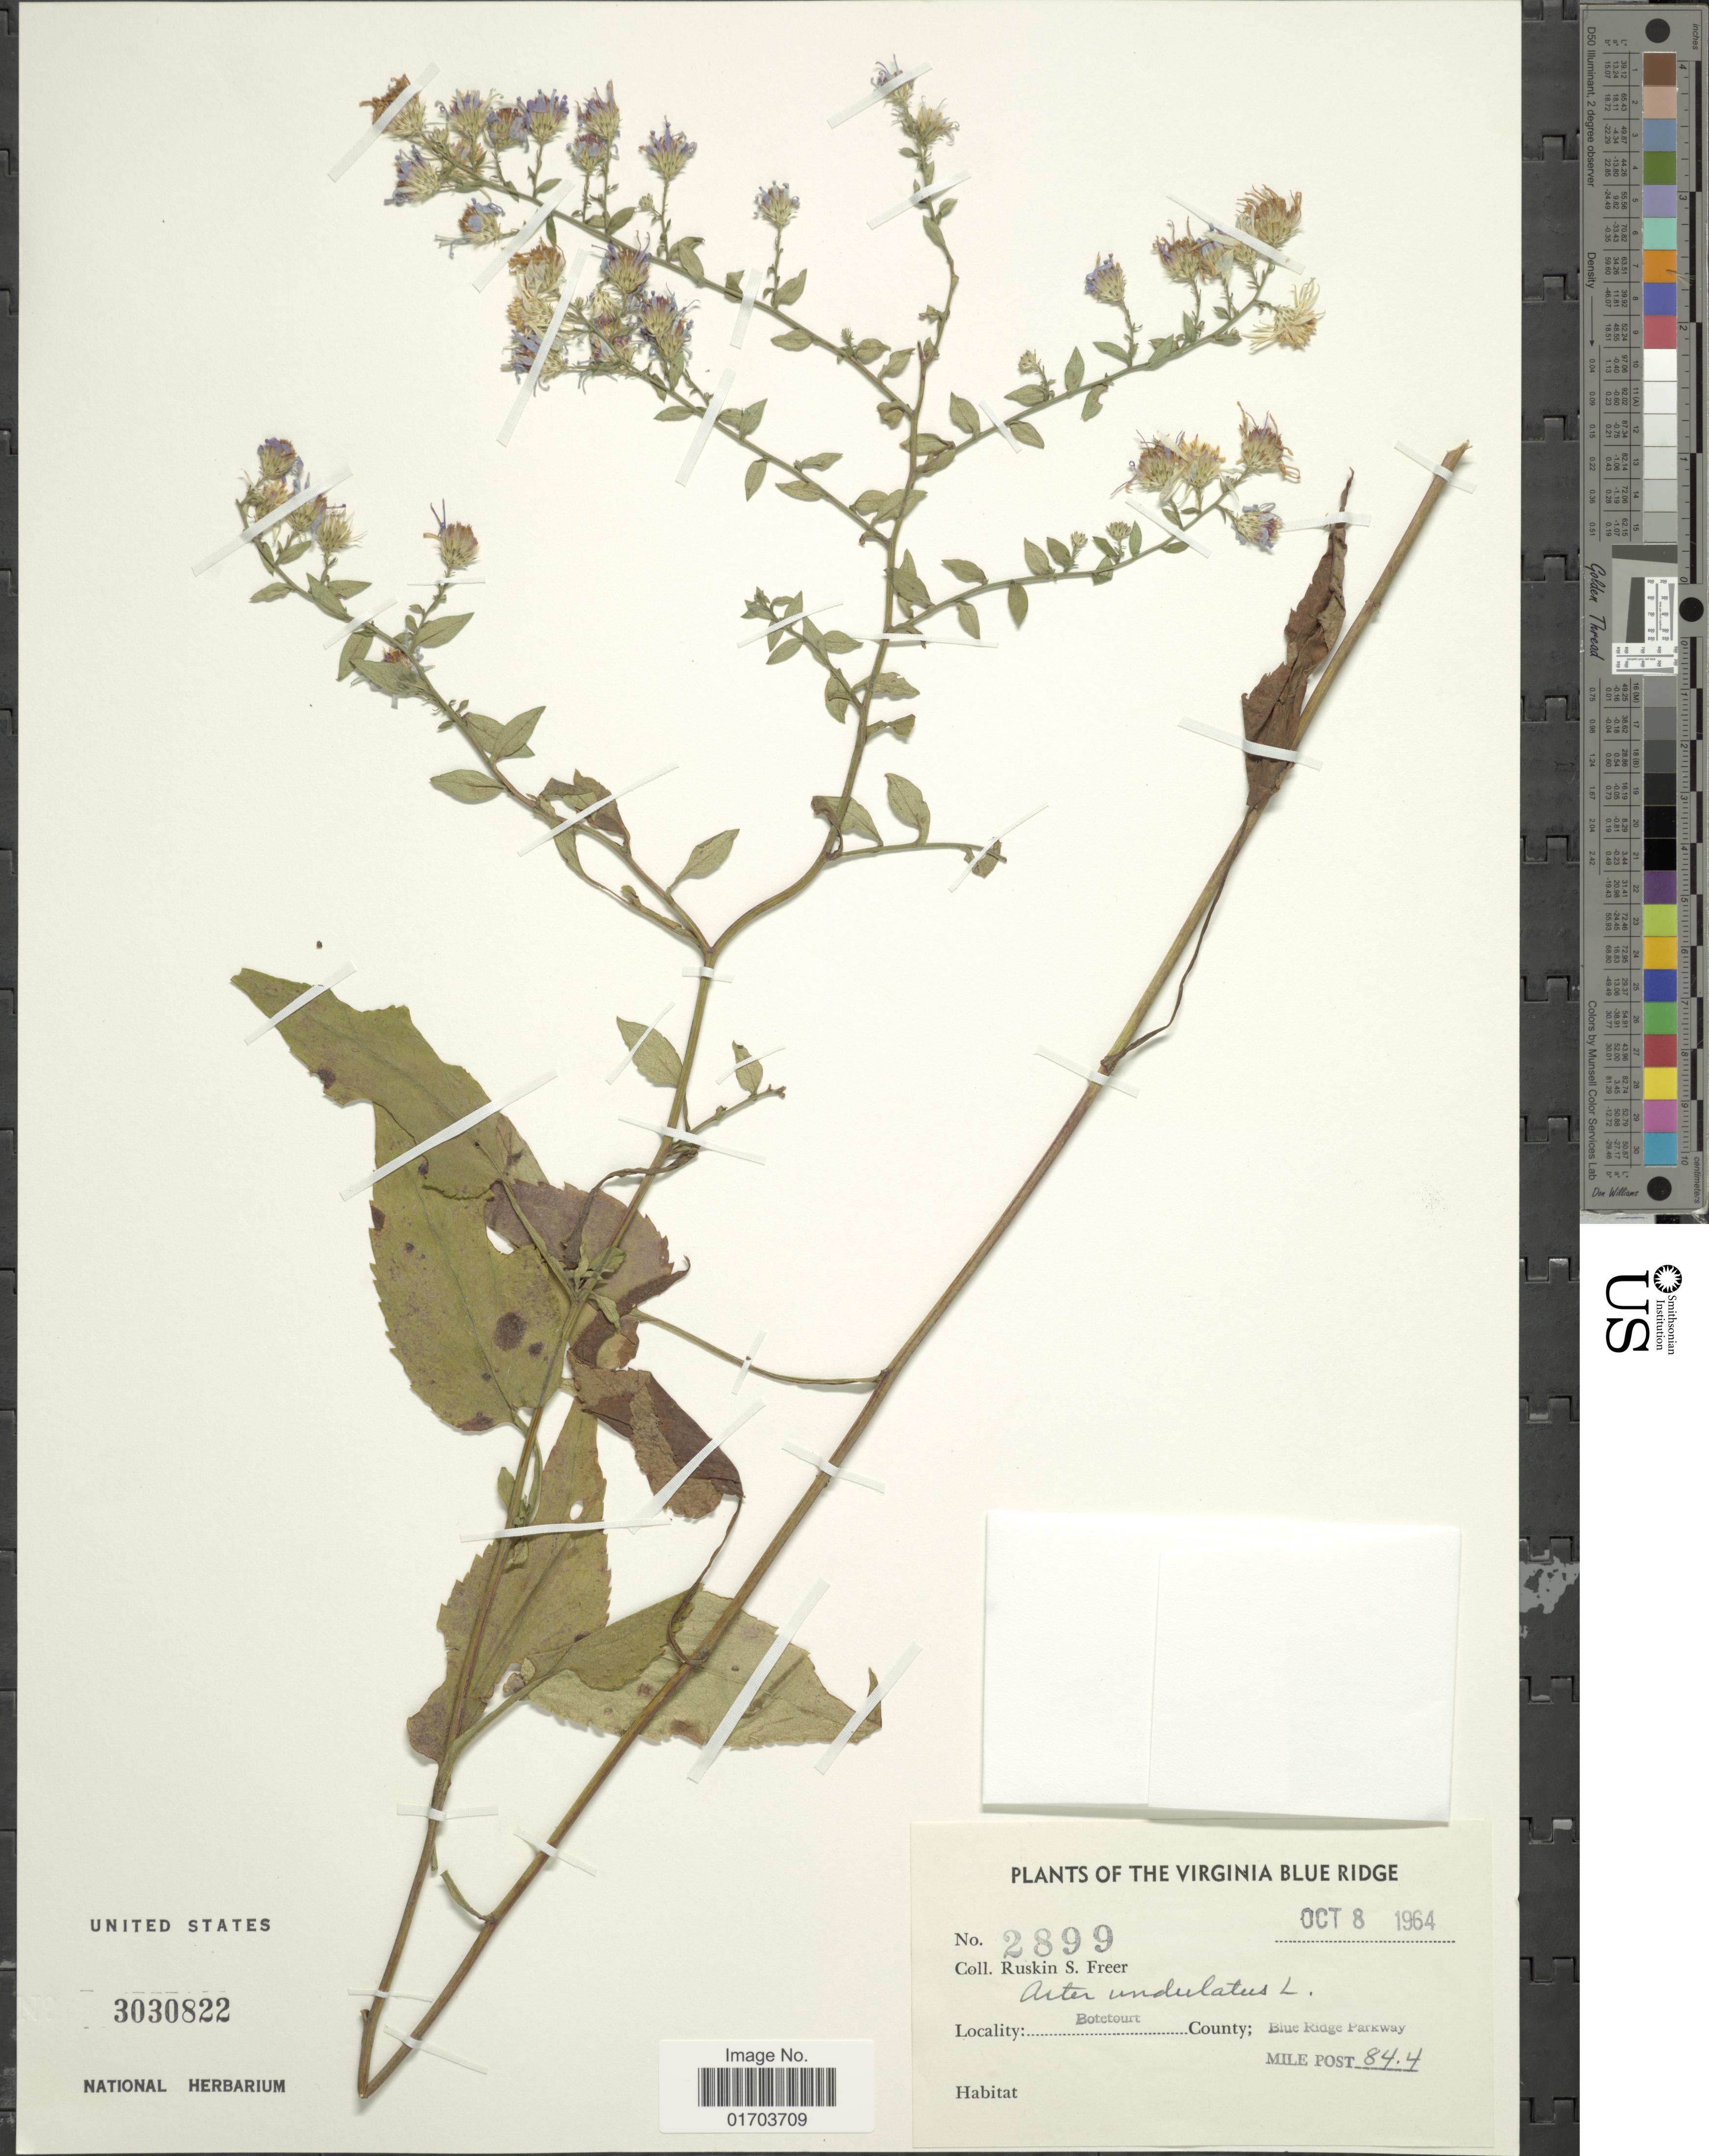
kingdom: Plantae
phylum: Tracheophyta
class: Magnoliopsida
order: Asterales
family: Asteraceae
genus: Symphyotrichum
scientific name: Symphyotrichum undulatum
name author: (L.) G.L. Nesom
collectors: R. Freer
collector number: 2899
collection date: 1964-10-08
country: United States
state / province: Virginia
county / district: Botetourt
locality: Virginia Blue Ridge. Botetourt County; Blue Ridge Parkway, Mile Post 84.4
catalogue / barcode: US 3030822